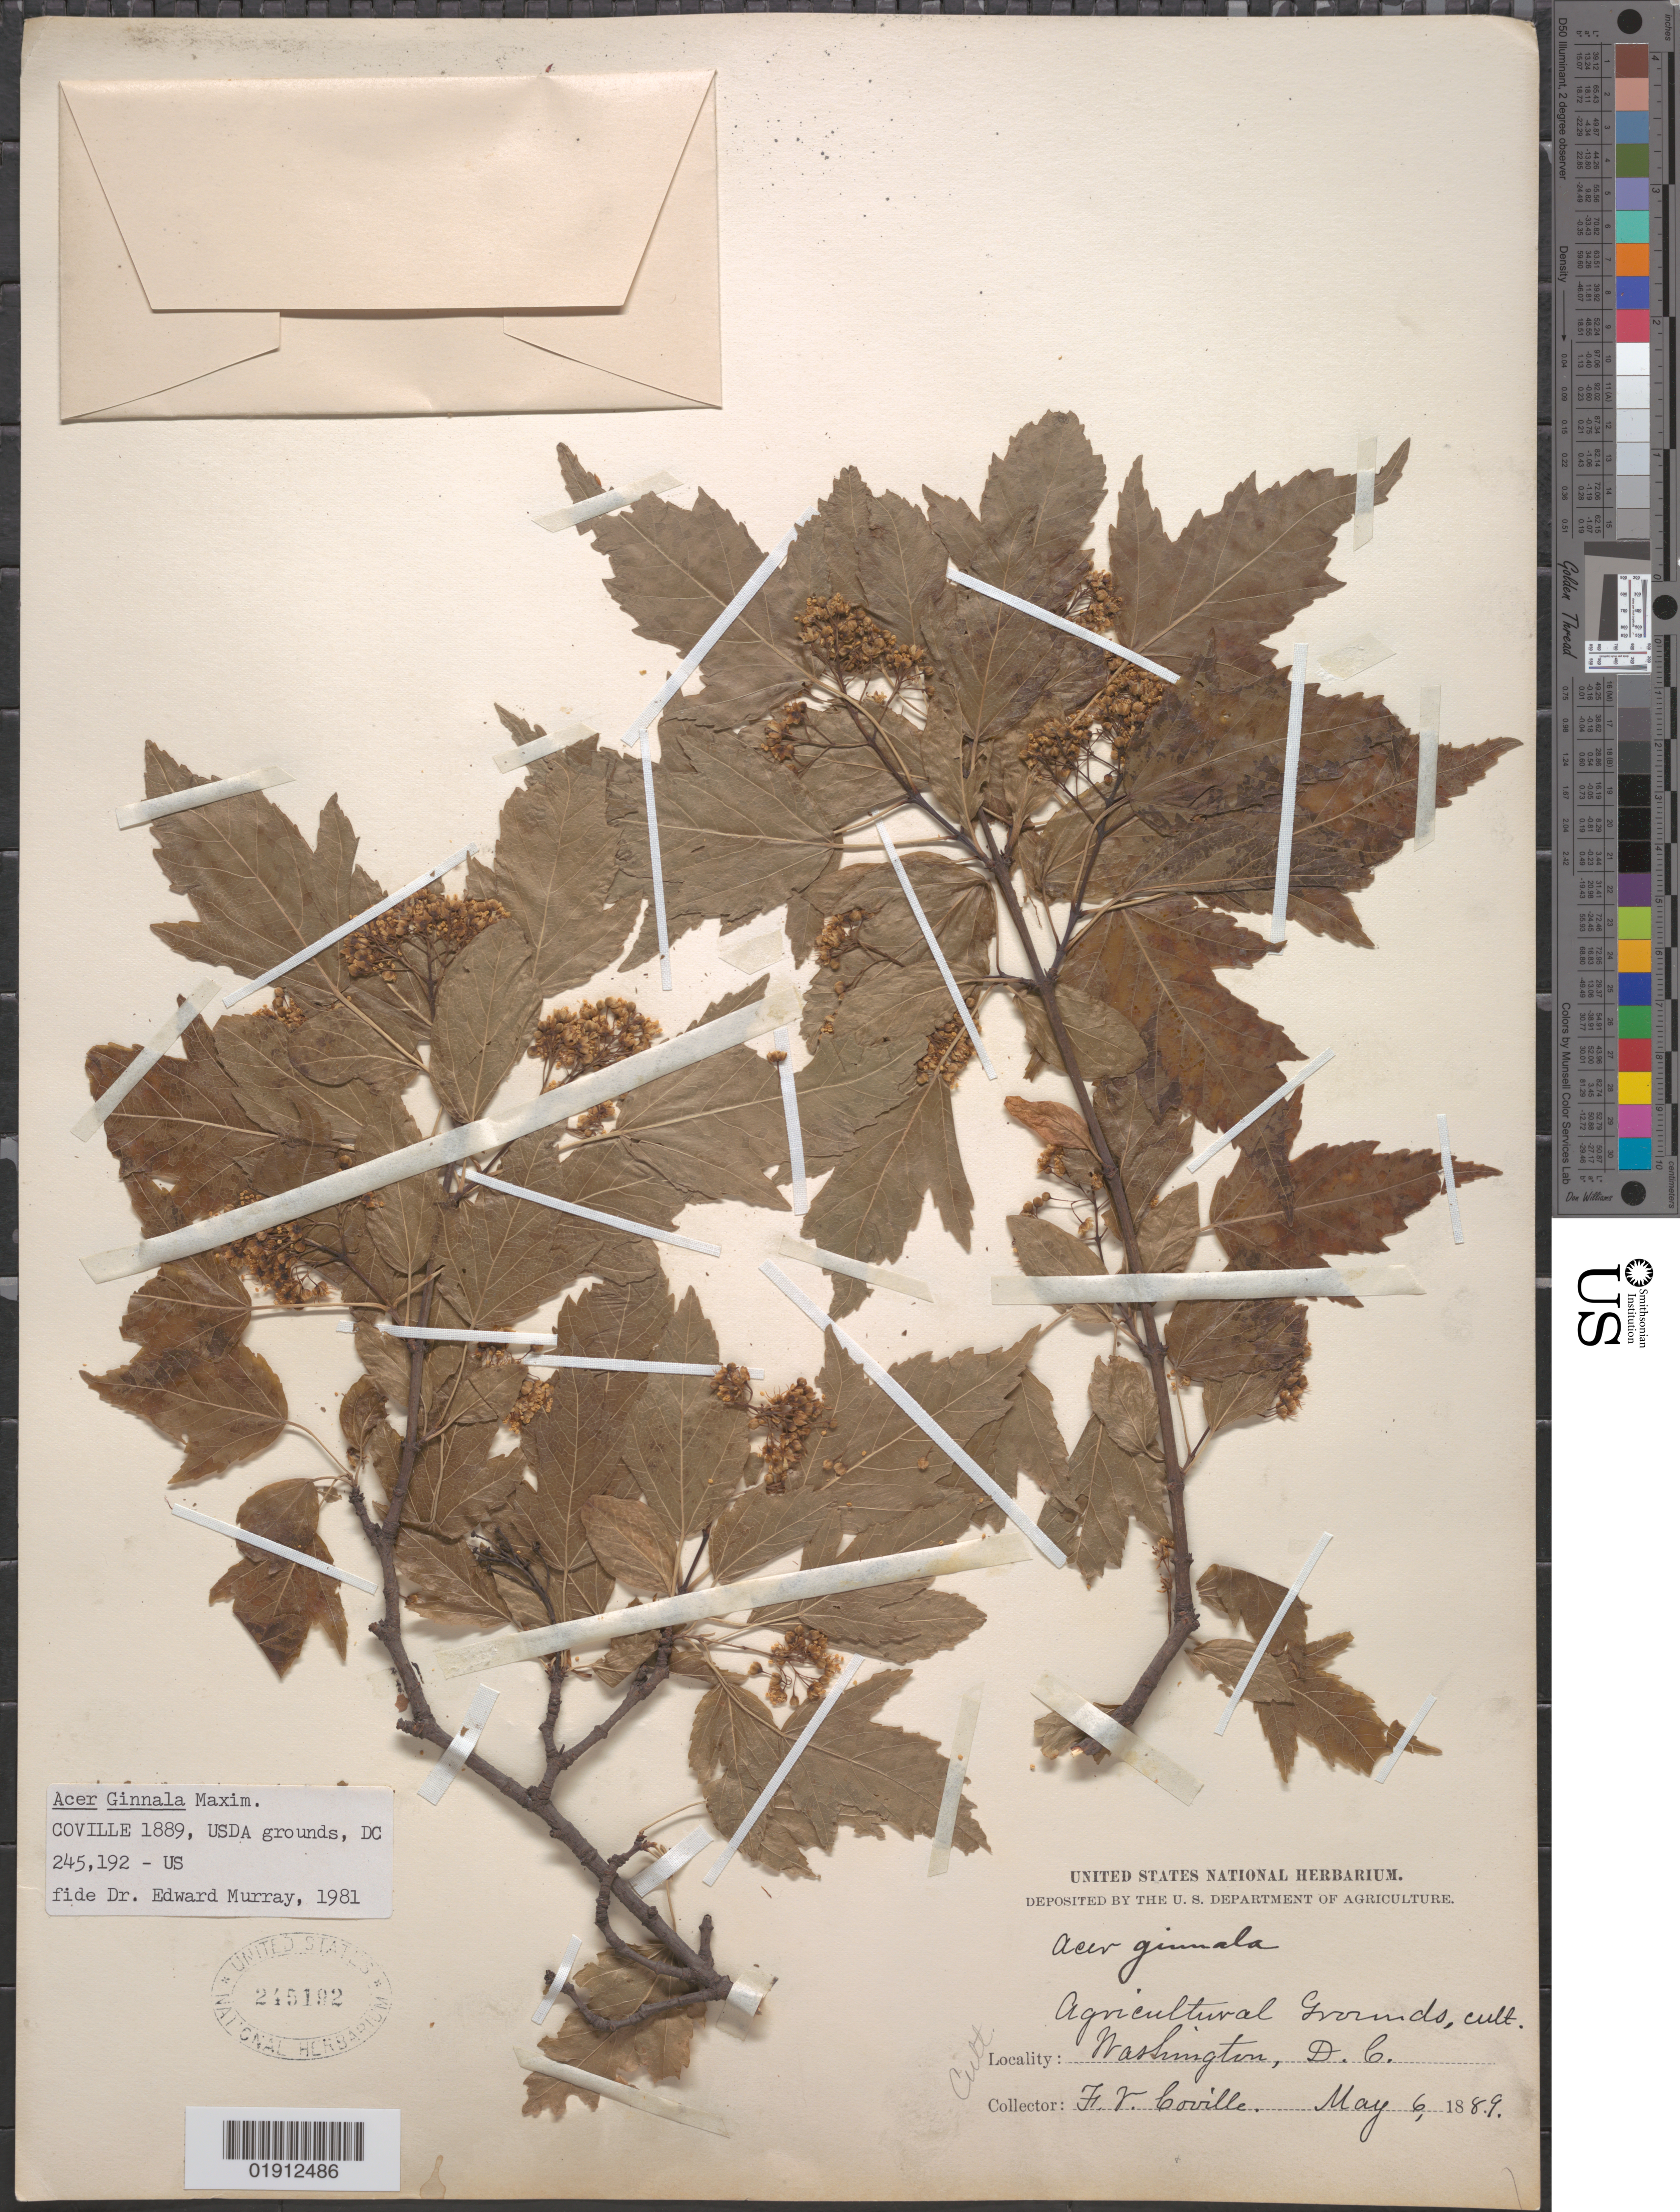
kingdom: Plantae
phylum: Tracheophyta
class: Magnoliopsida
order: Sapindales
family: Sapindaceae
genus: Acer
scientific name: Acer ginnala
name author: Maxim.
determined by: Murray, Edward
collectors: F. V. Coville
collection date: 1889-05-06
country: United States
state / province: District of Columbia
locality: Agricultural Grounds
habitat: Dept. grounds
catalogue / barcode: US 245192